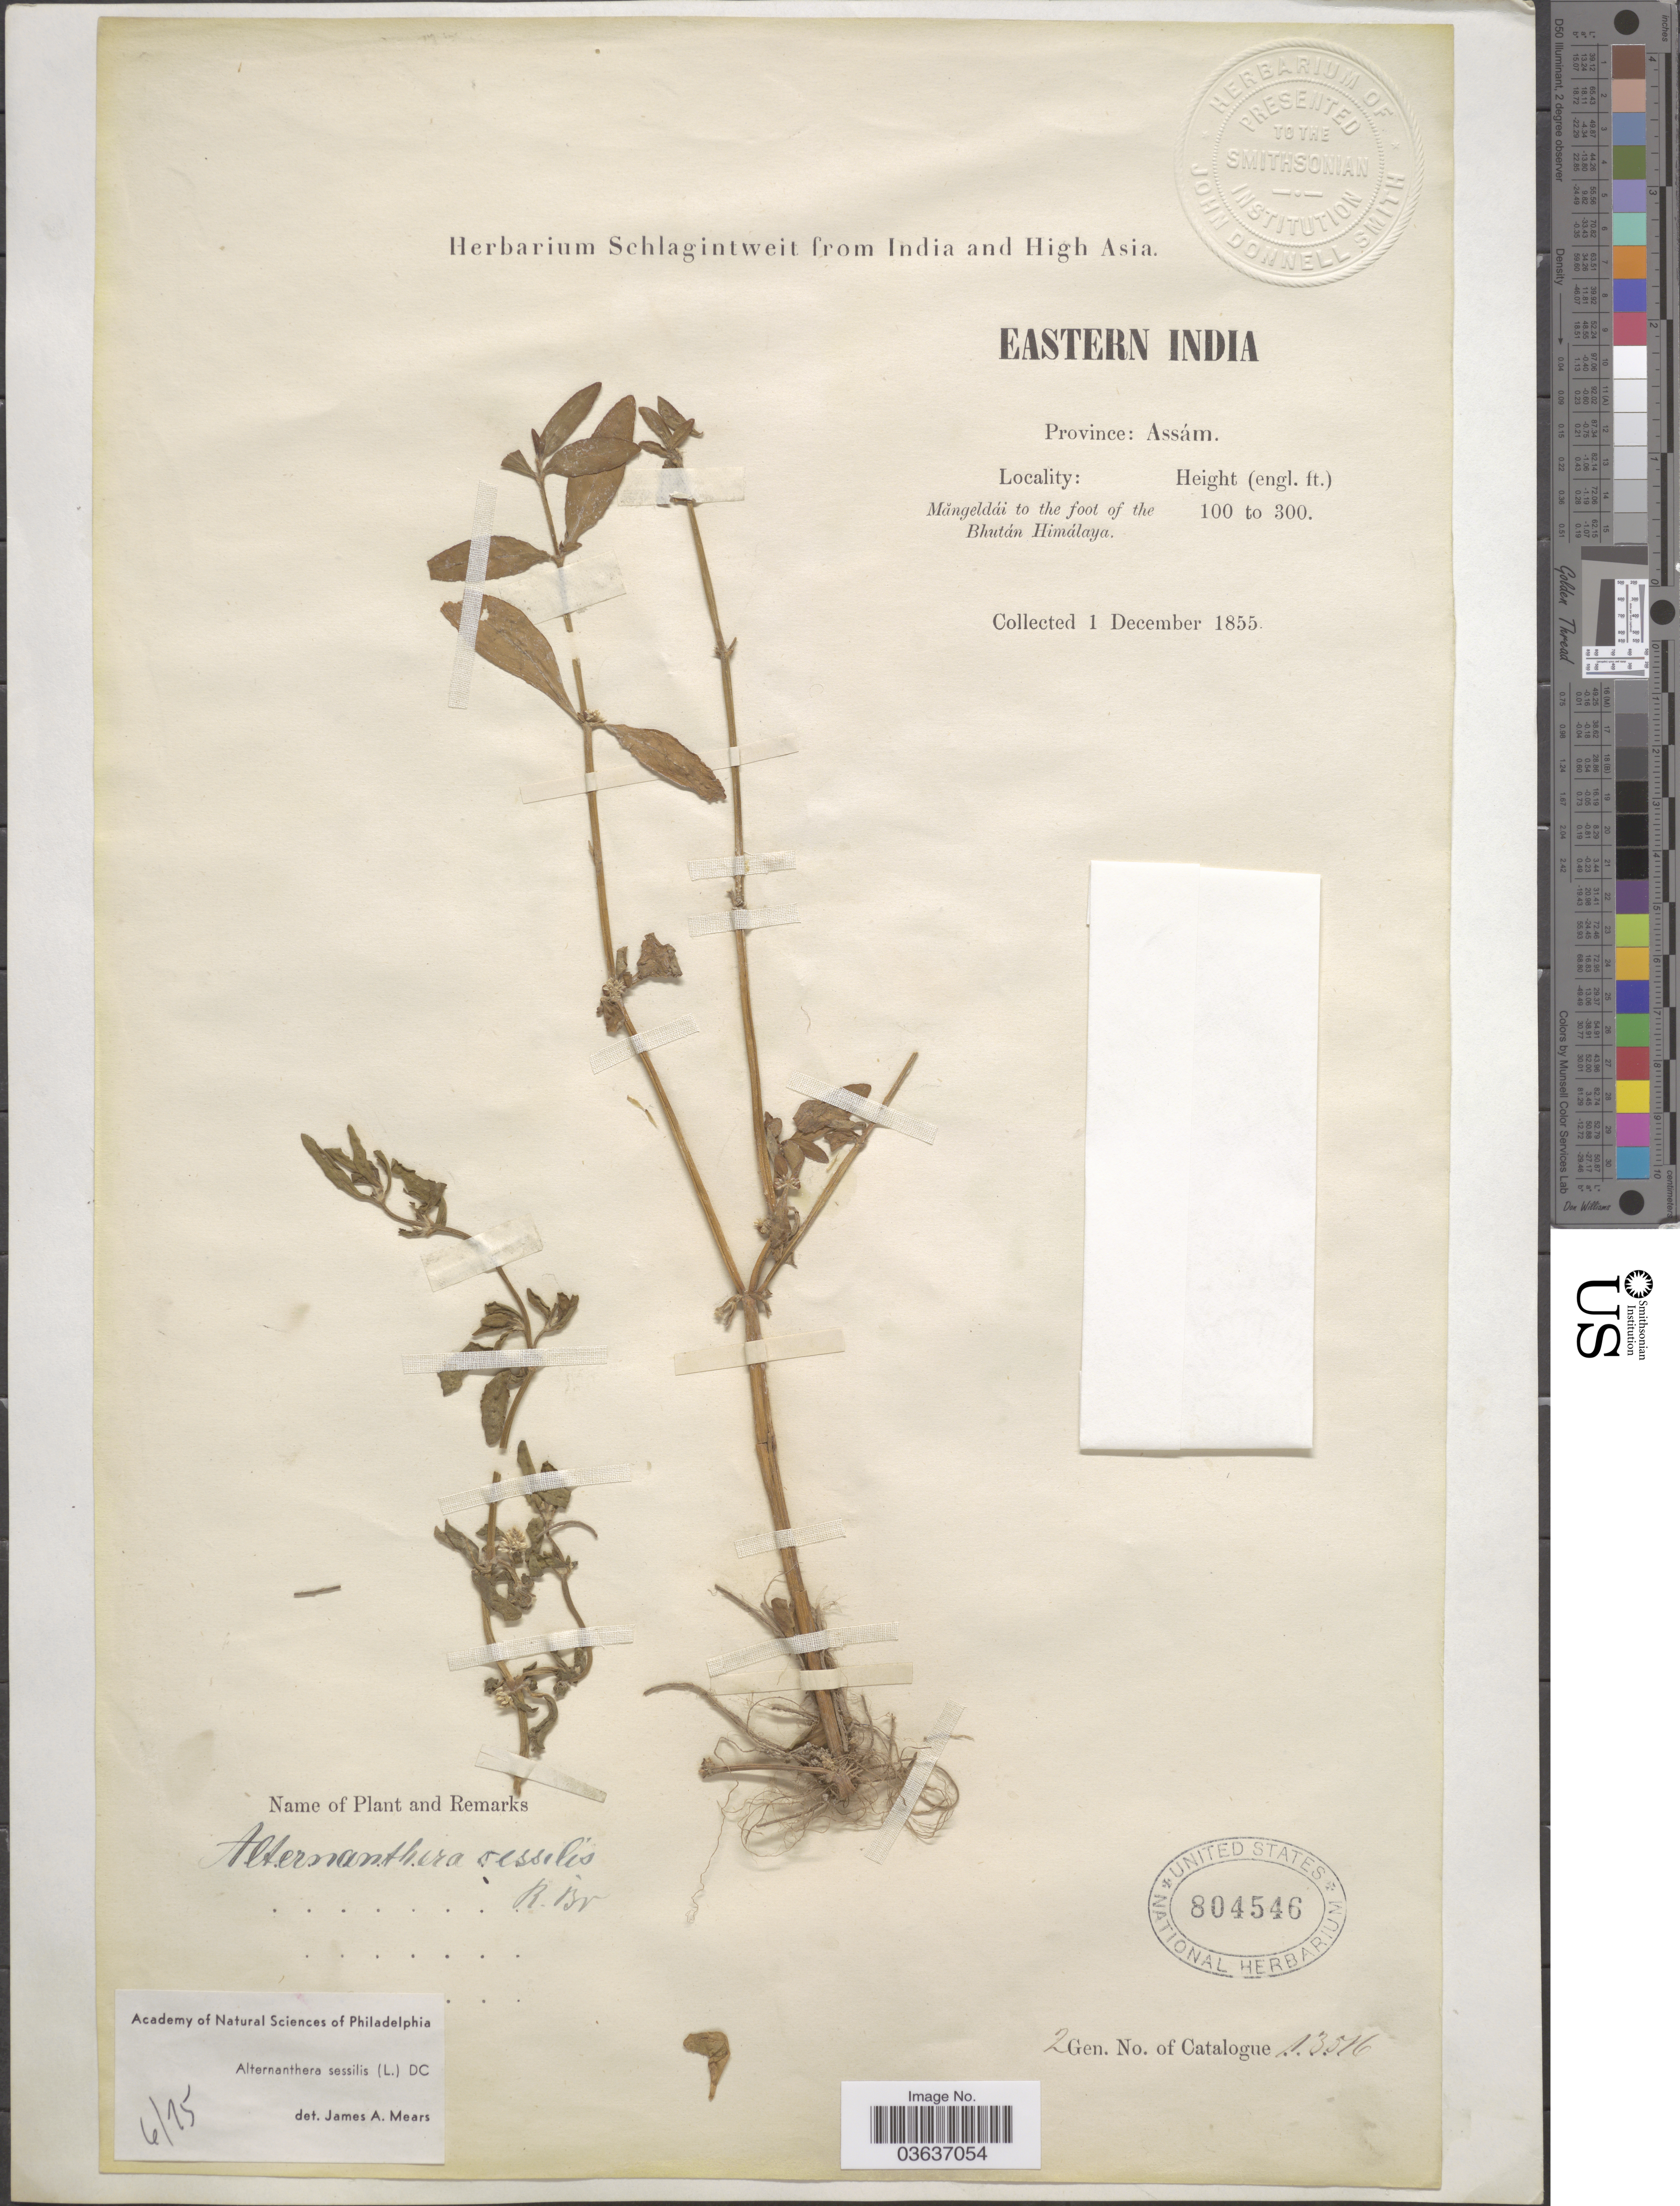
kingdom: Plantae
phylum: Tracheophyta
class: Magnoliopsida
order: Caryophyllales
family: Amaranthaceae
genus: Alternanthera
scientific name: Alternanthera sessilis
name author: (L.) DC.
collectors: ex herb. Schlagintweit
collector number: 13516*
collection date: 1855-12-01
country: India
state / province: Assam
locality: Eastern India. Măngeldái to the foot of the Bhután Himálaya.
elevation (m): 30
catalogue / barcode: US 804546